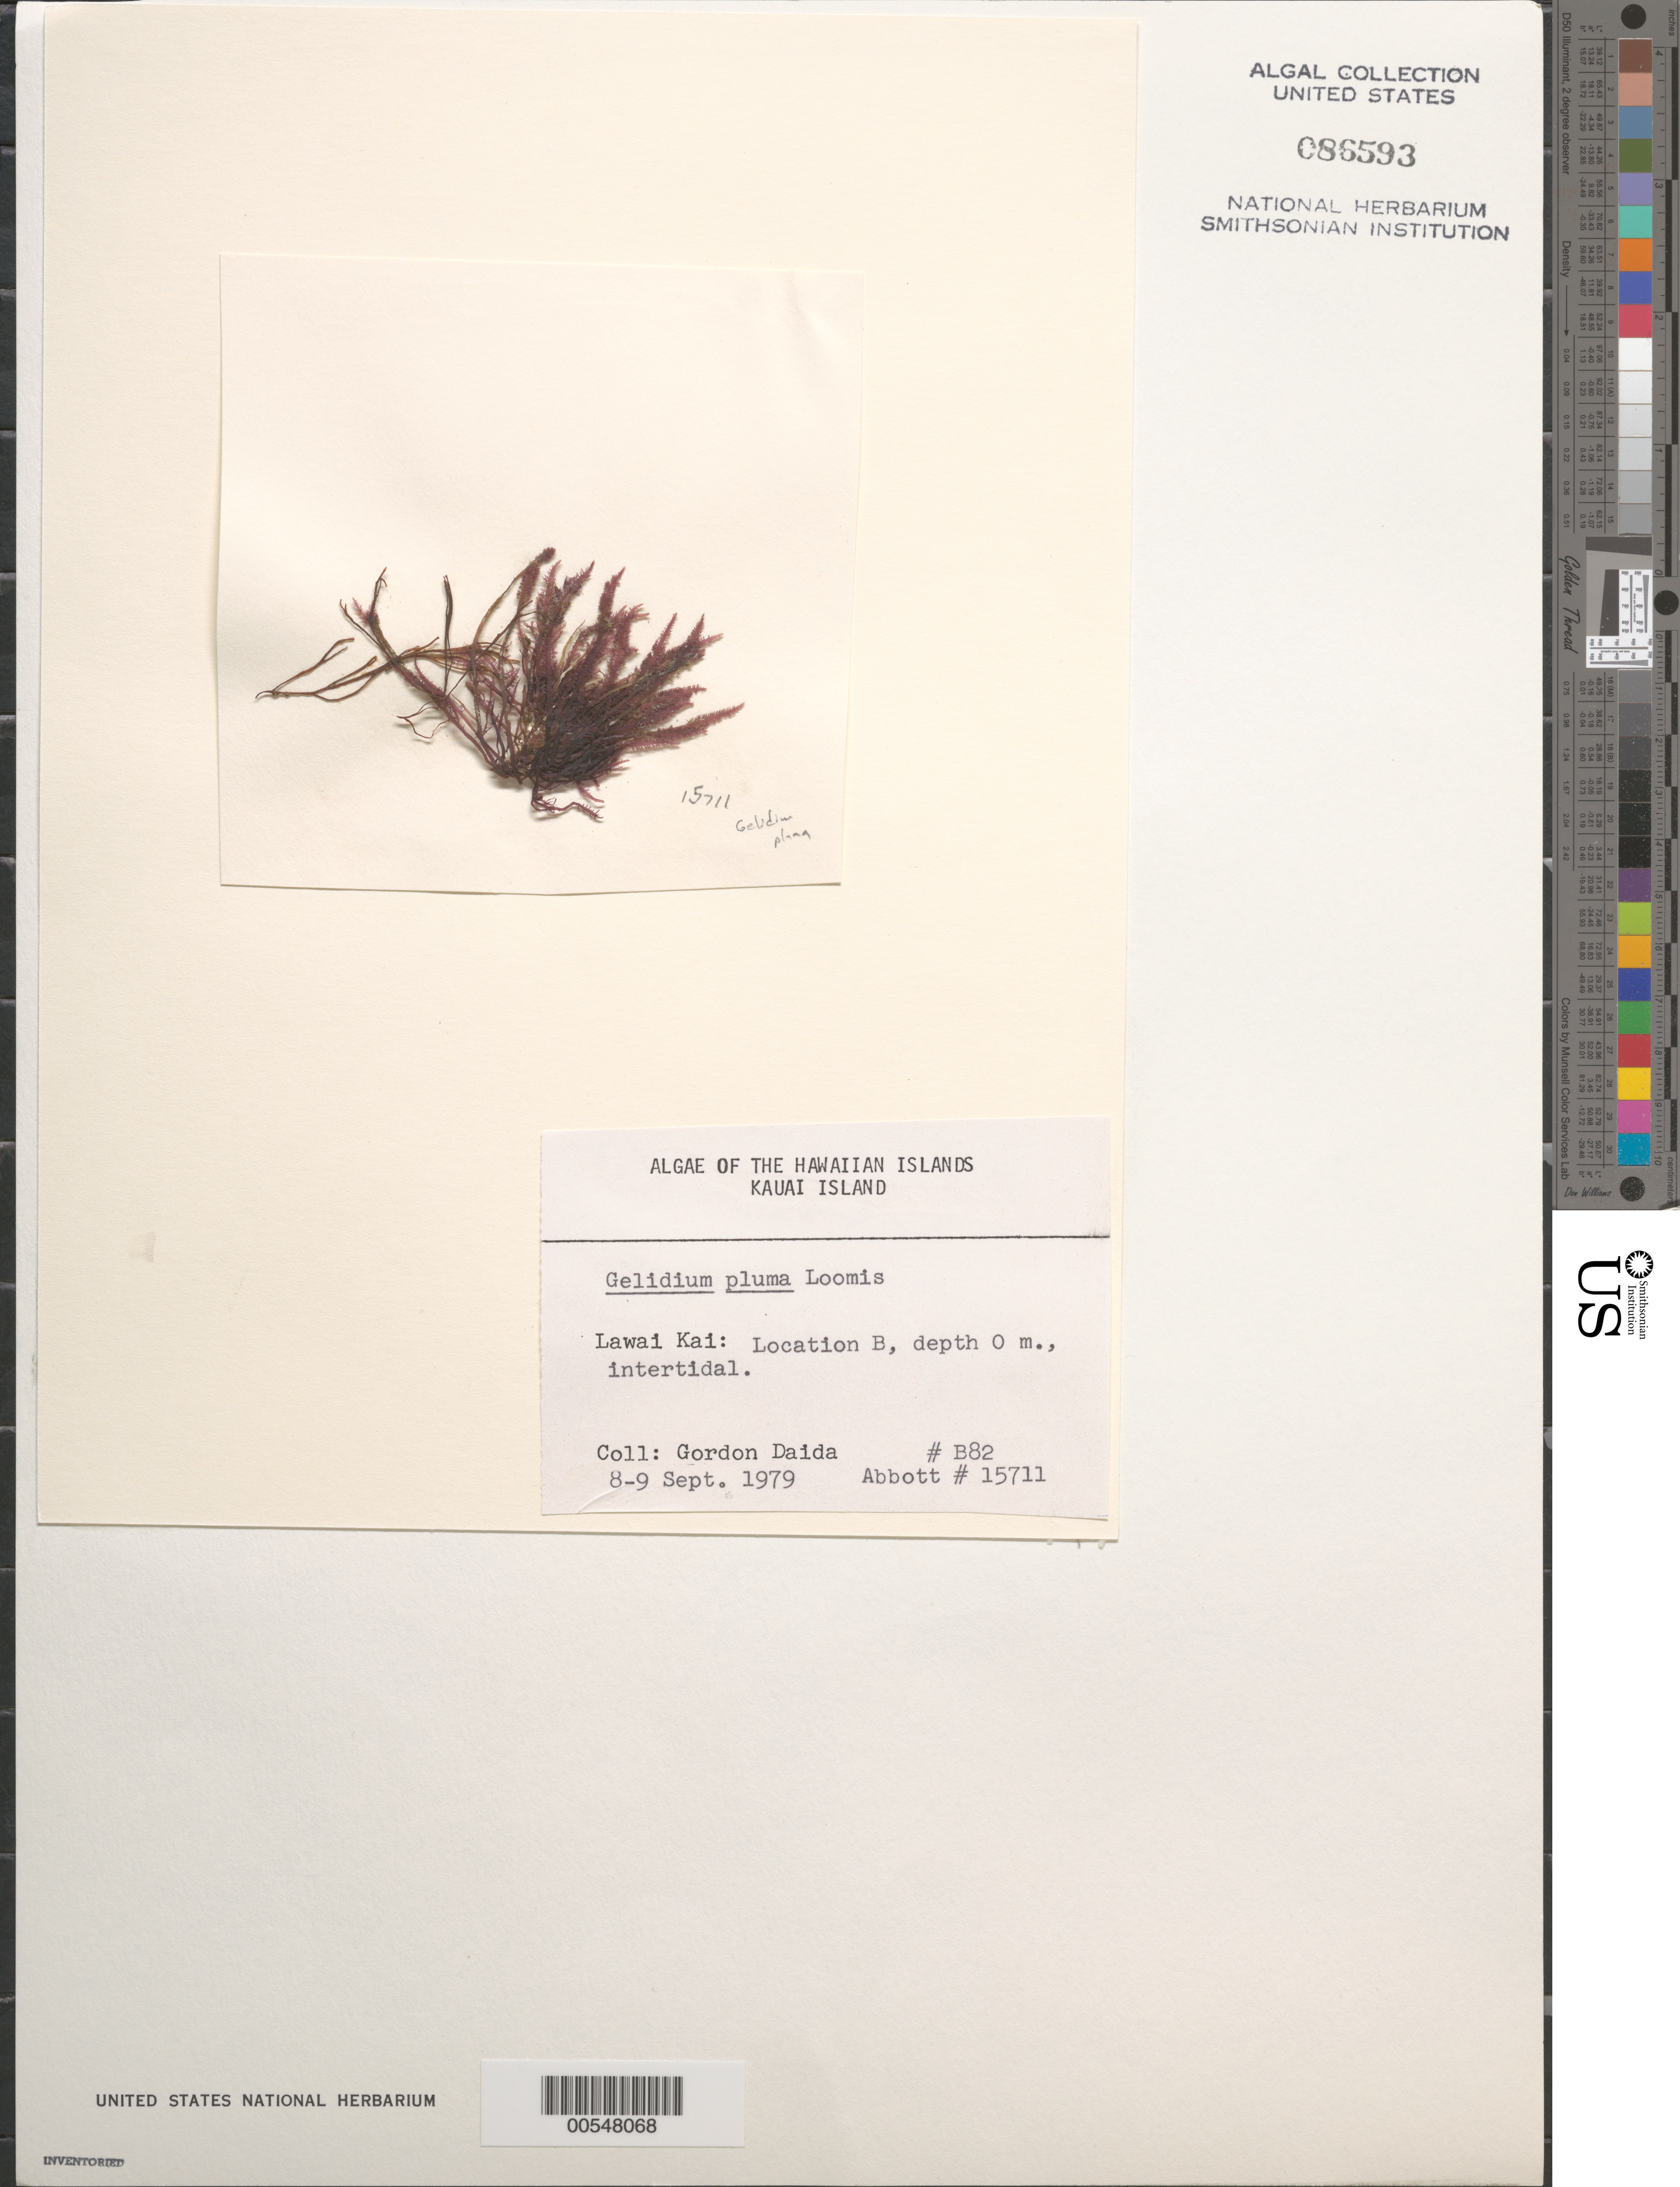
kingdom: Plantae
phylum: Rhodophyta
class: Florideophyceae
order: Gelidiales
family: Gelidiaceae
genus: Gelidium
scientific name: Gelidium pluma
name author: Bornet ex N.H. Loomis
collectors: G. Daida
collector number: B82 & IAA 15711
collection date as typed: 08 Sep 1979 to 09 Sep 1979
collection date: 1979-09-08/1979-09-09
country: United States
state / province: Hawaii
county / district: Kaui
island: Kaua'i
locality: Lawai Kai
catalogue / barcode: US 86593